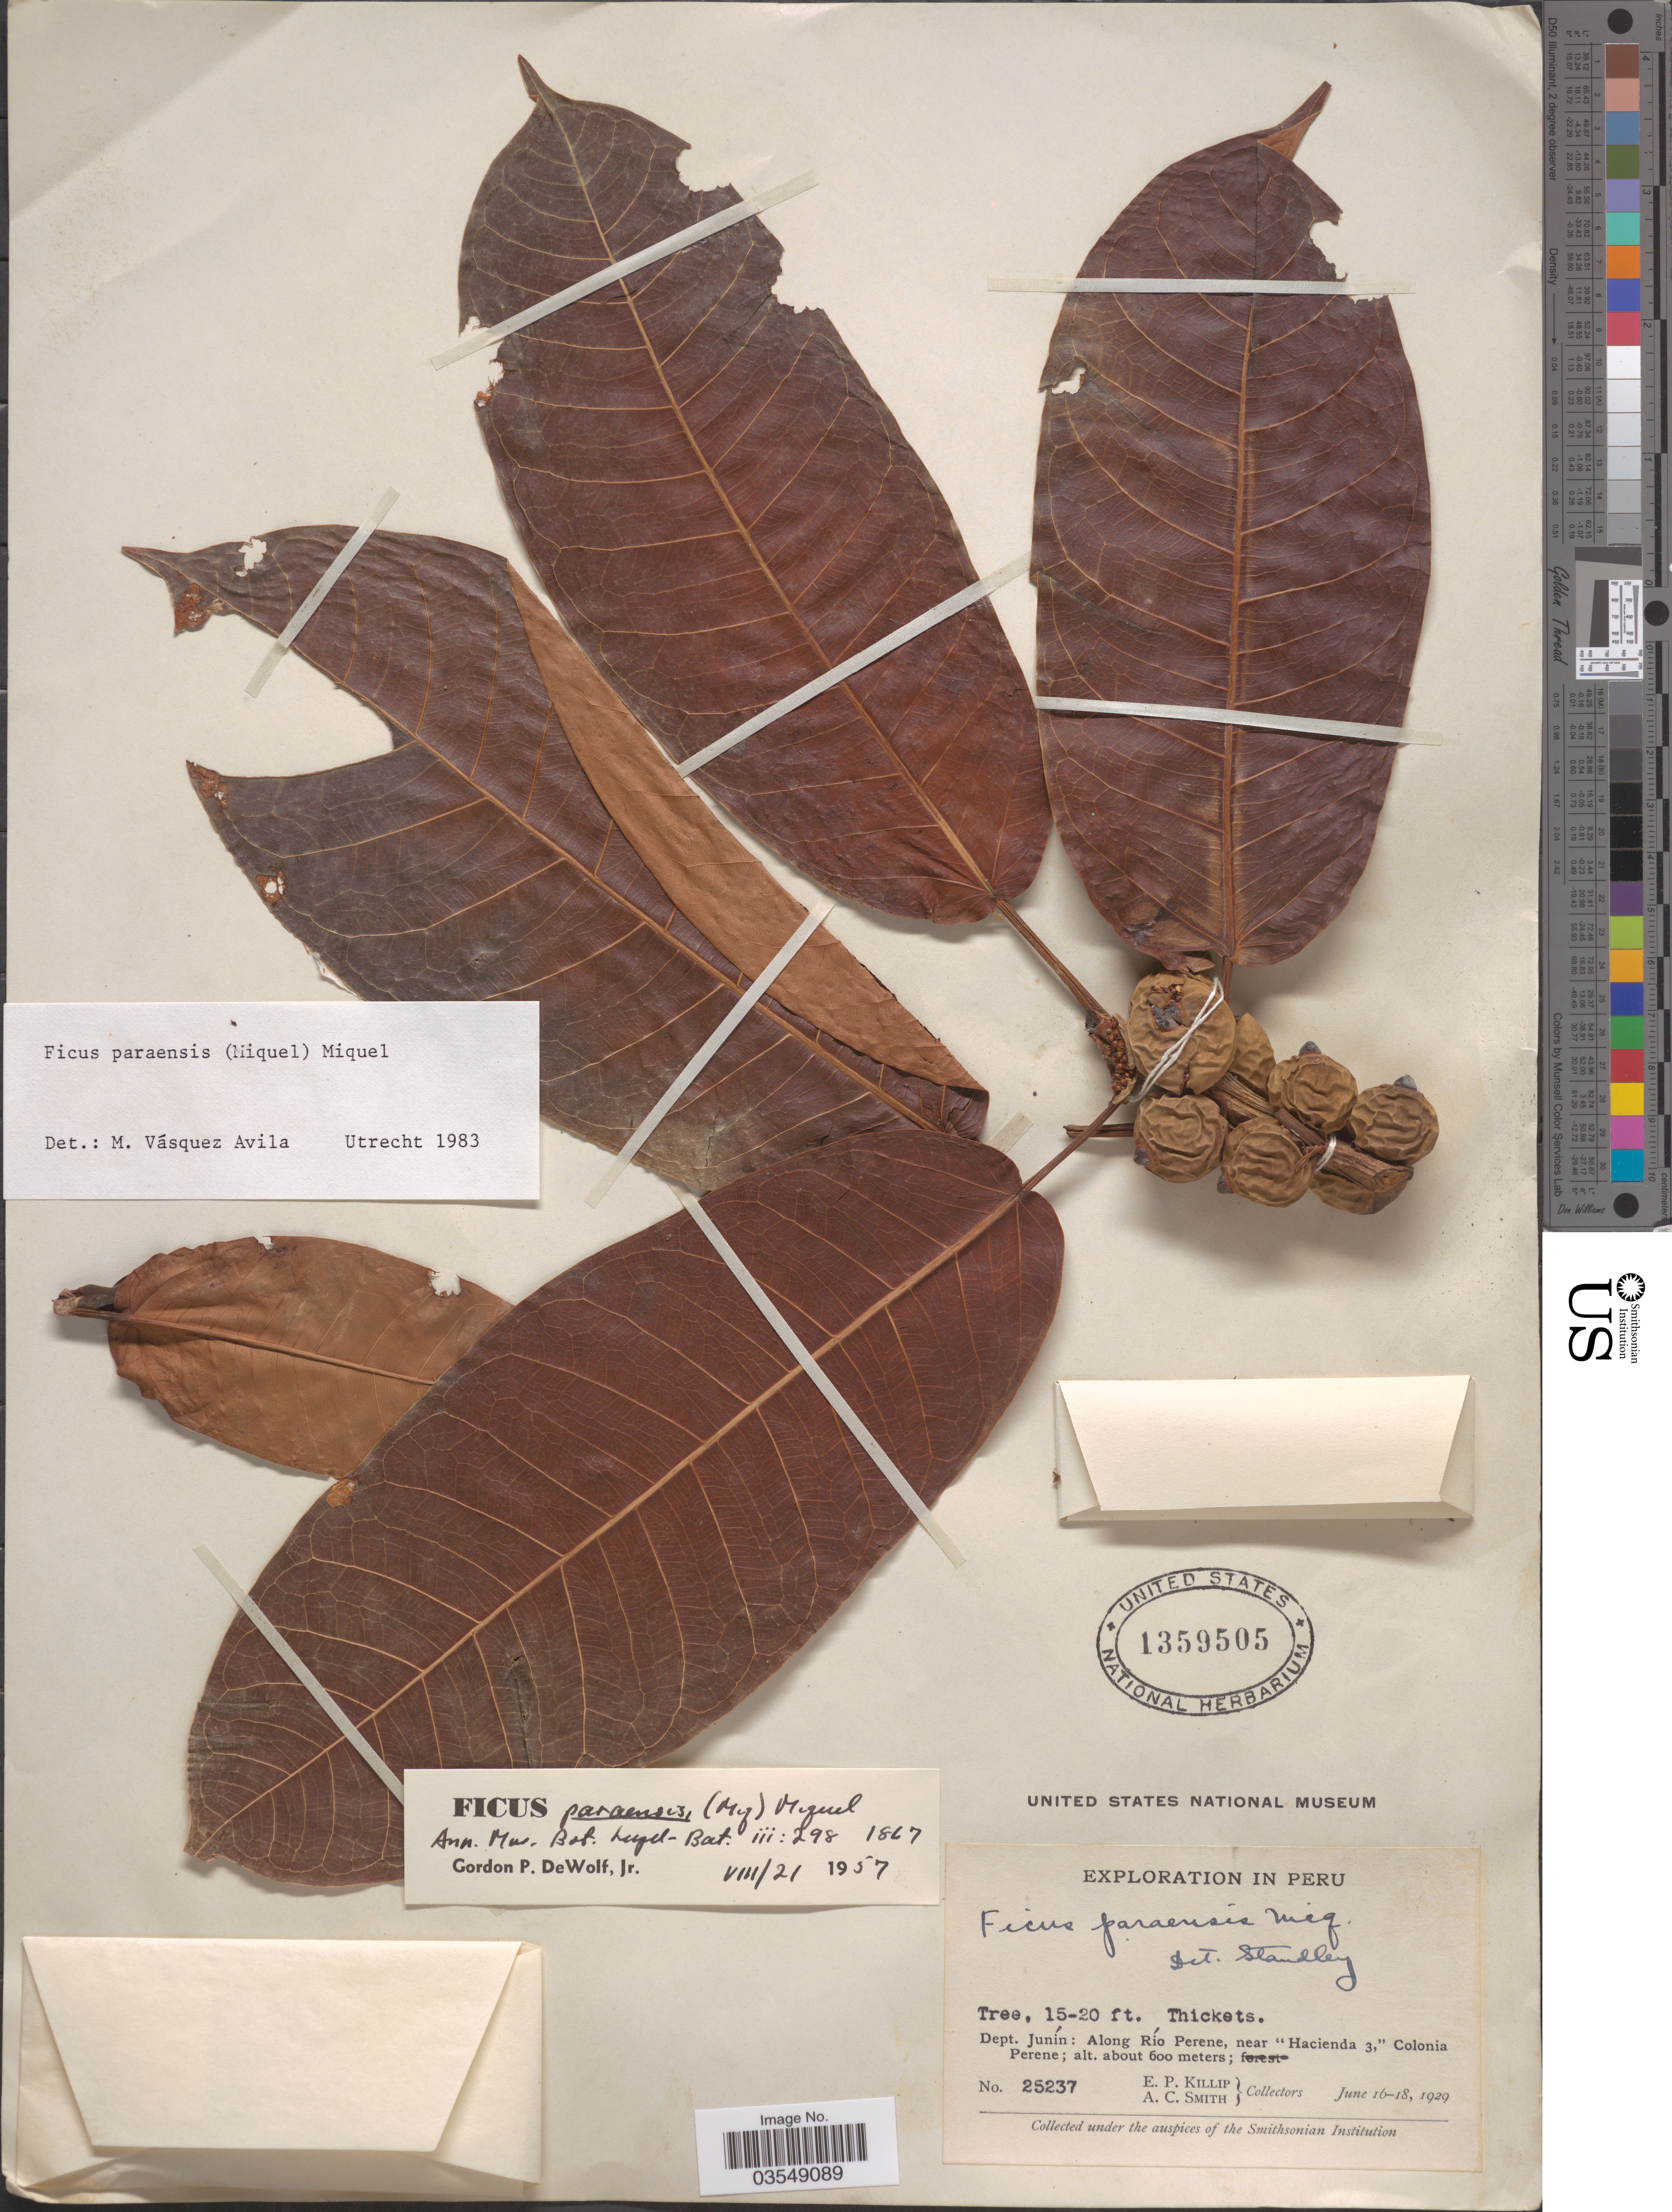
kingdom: Plantae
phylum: Tracheophyta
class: Magnoliopsida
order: Rosales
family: Moraceae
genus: Ficus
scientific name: Ficus paraensis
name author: (Miq.) Miq.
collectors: E. P. Killip & A. C. Smith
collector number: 25237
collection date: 1929-06-16/1929-06-18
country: Peru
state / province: Junín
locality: Dept. Junín: Along Río Perene, near "Hacienda 3," Colonia Perene.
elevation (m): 600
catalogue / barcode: US 1359505